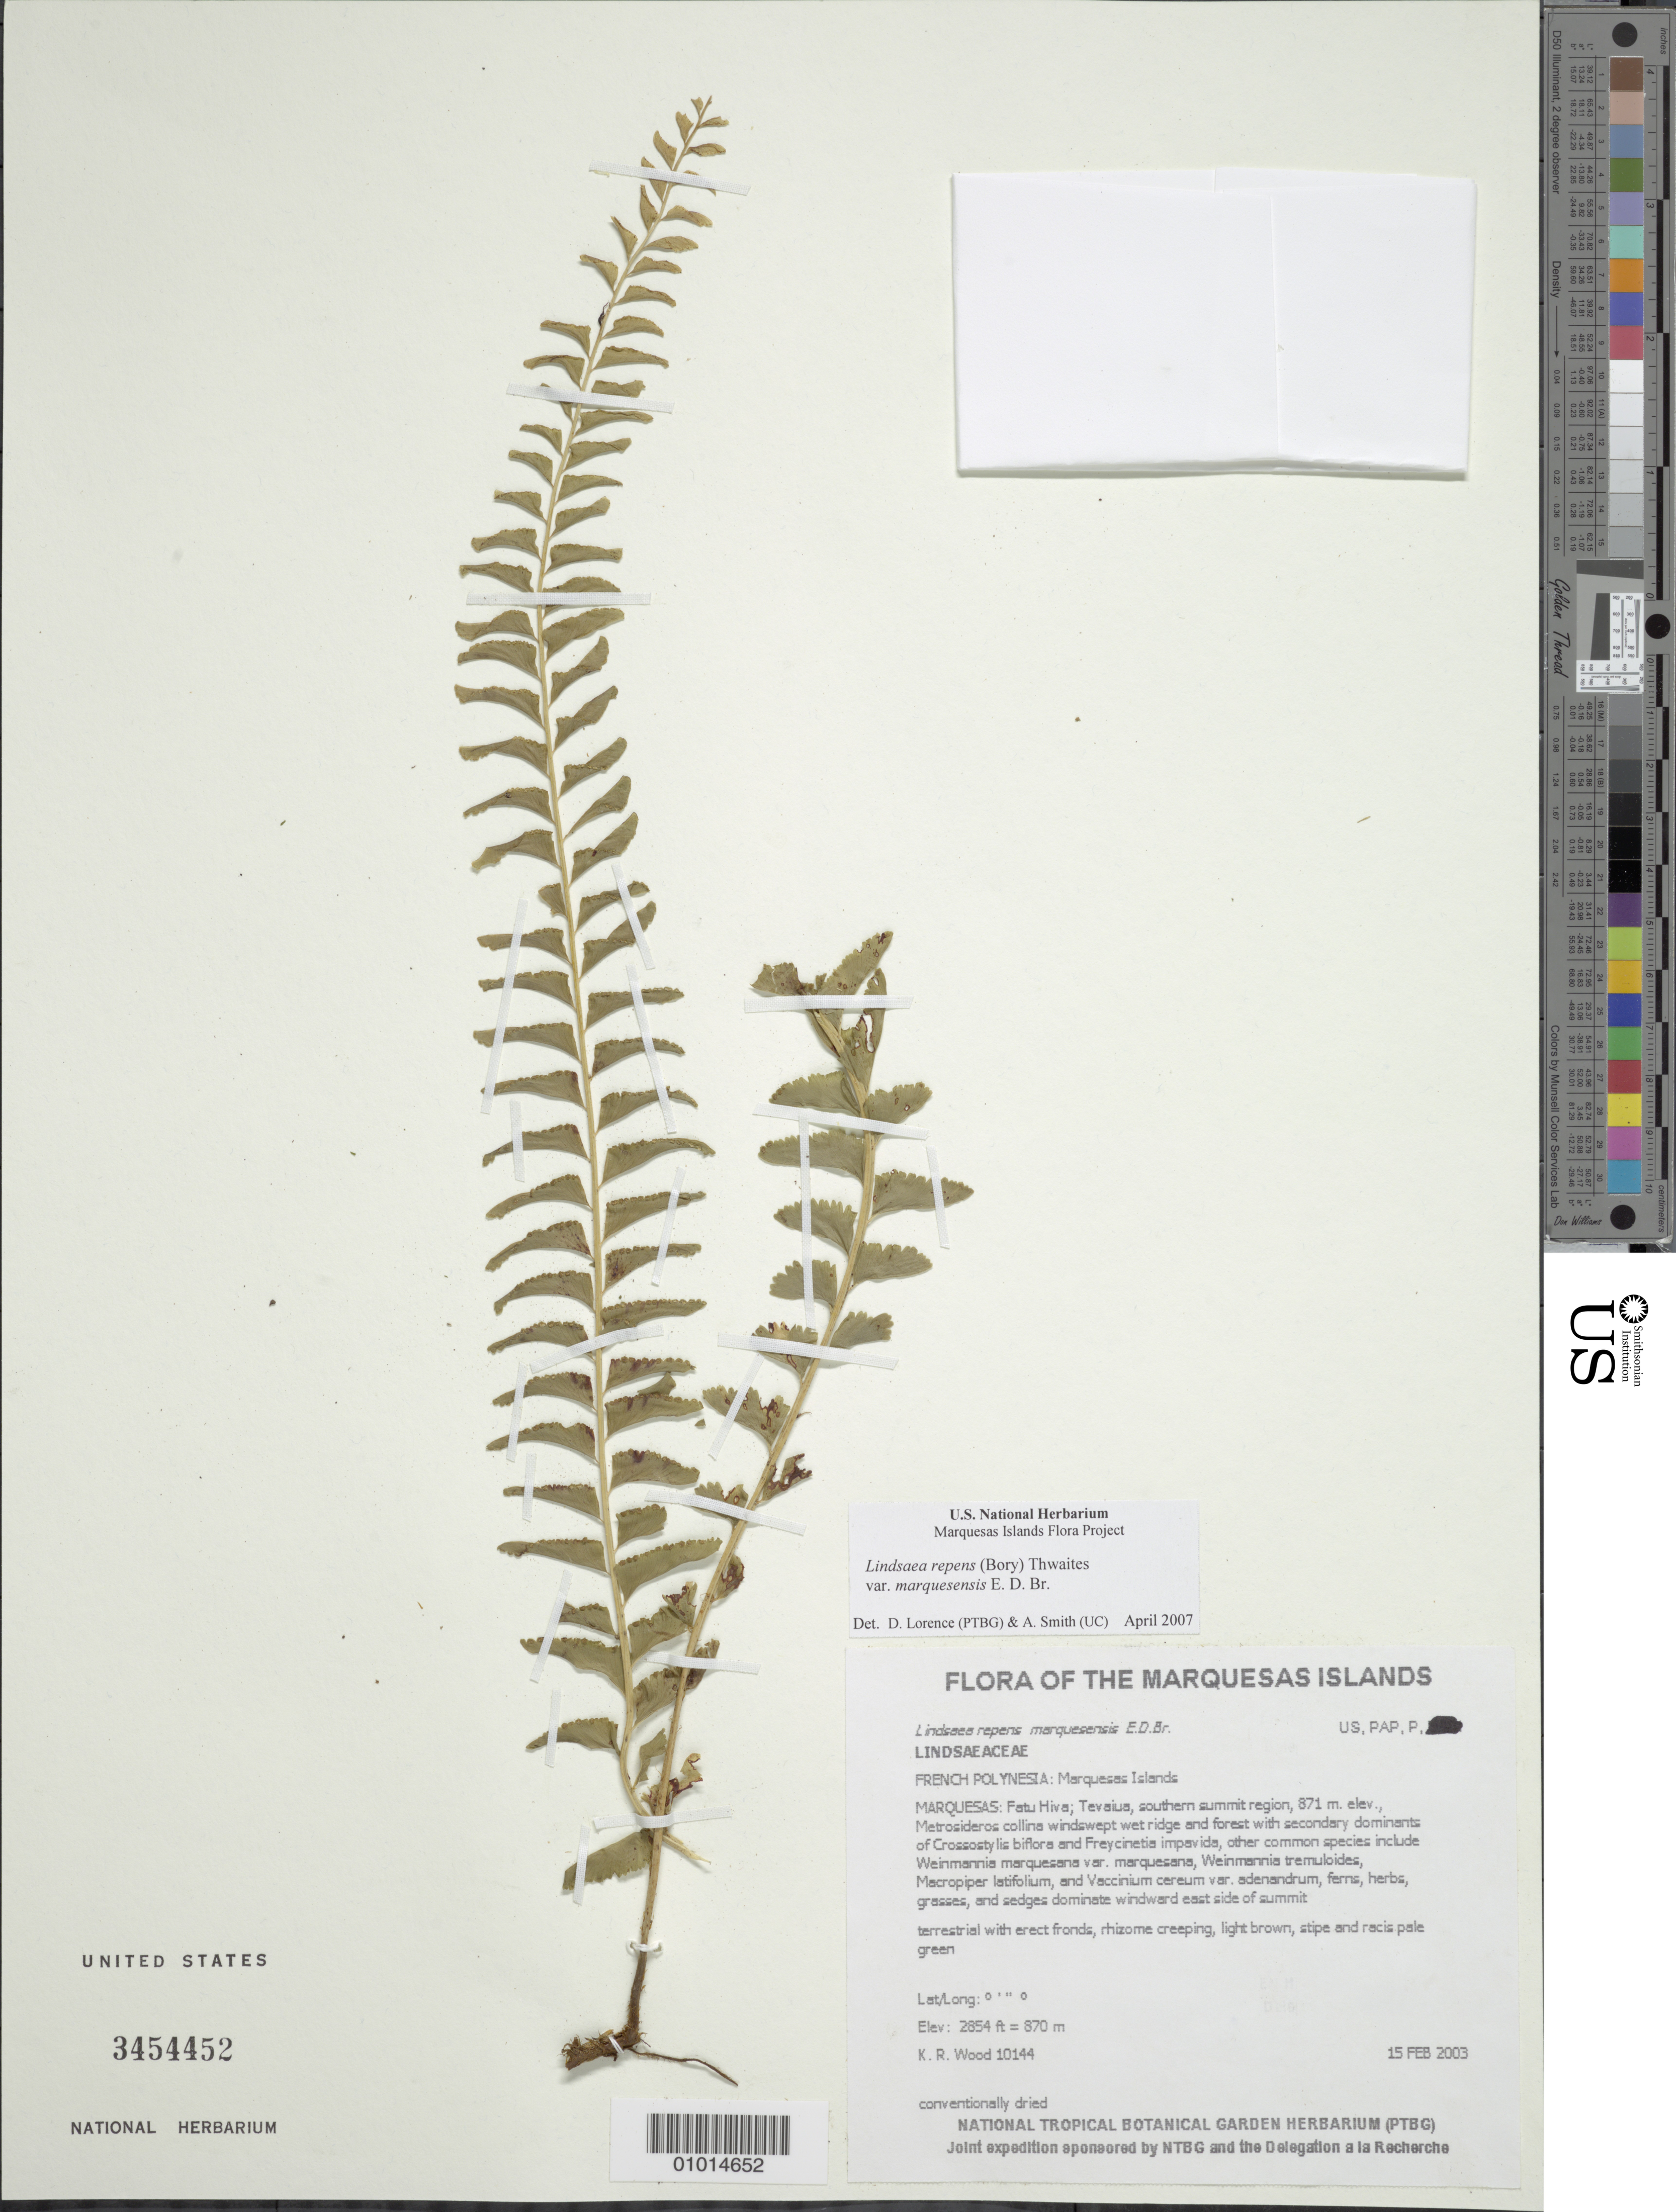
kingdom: Plantae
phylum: Tracheophyta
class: Polypodiopsida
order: Polypodiales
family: Lindsaeaceae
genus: Lindsaea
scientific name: Lindsaea repens var. marquesensis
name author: E.D. Br.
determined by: Lorence, David H.; Smith, A. R.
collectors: K. R. Wood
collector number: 10144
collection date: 2003-02-15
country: French Polynesia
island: Fatu Hiva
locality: Tevaiua, southern summit region, 871 m. elev.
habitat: Metrosideros collina windswept wet ridge and forest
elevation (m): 870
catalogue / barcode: US 3454452